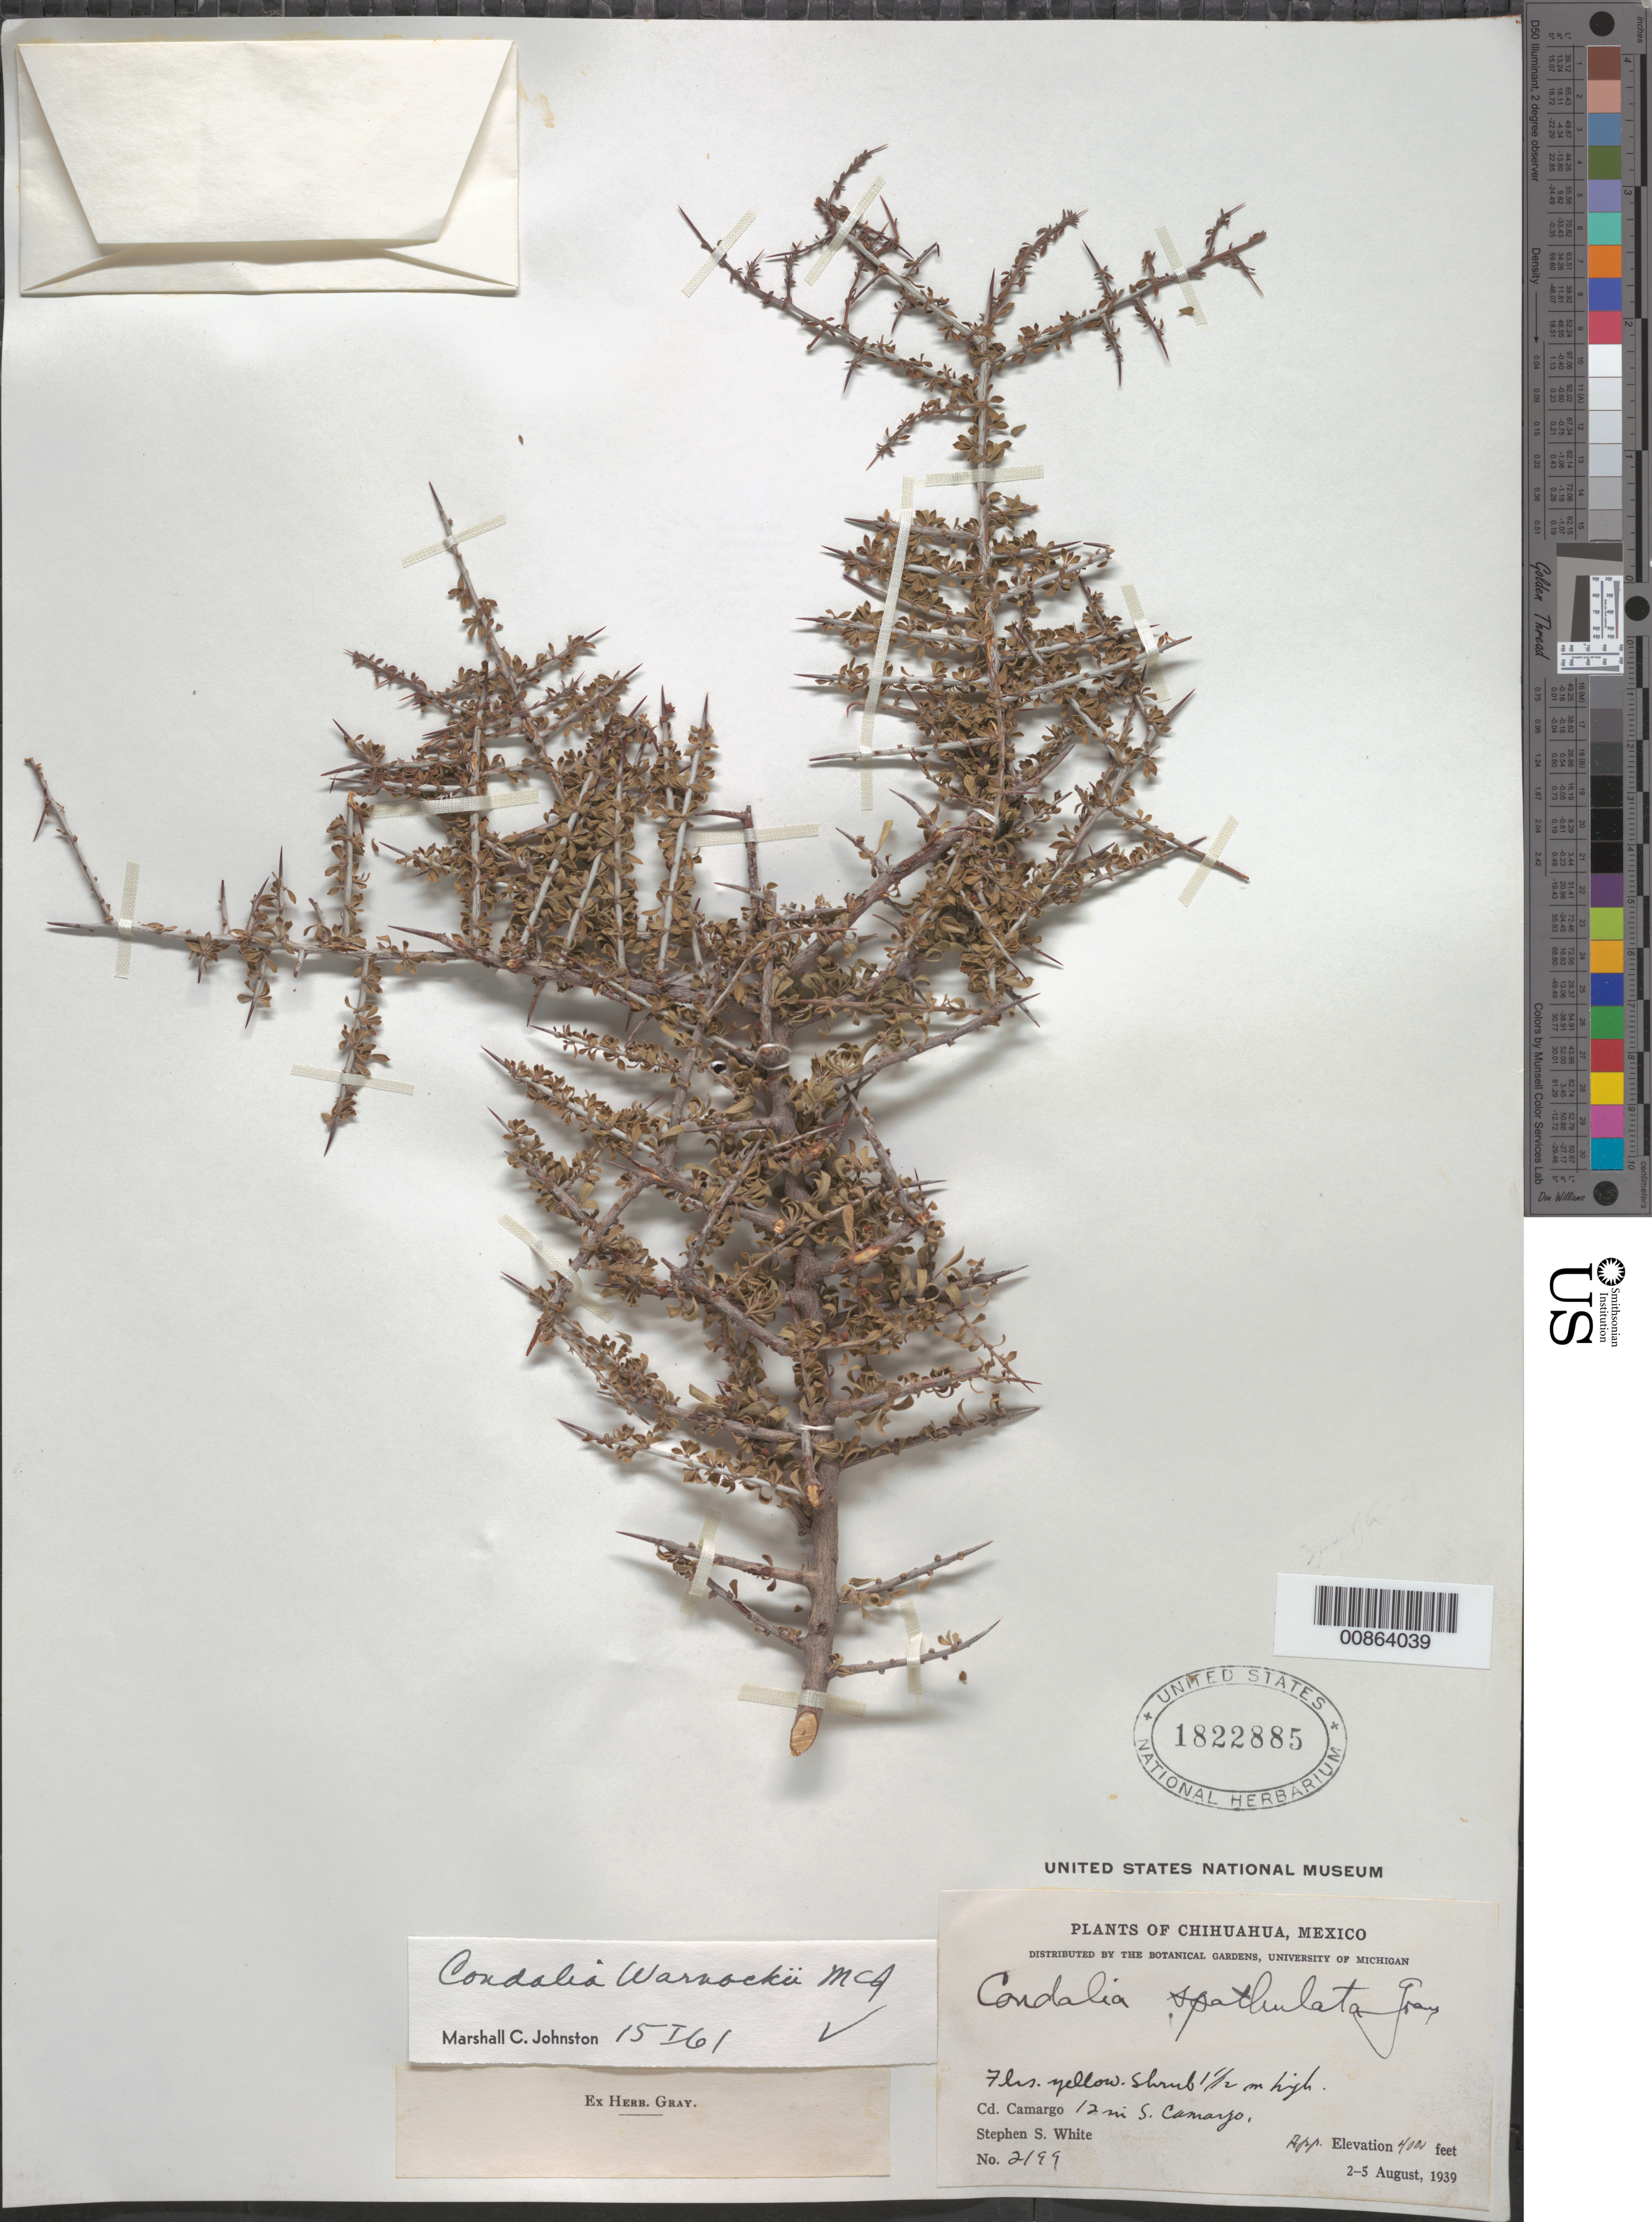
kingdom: Plantae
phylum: Tracheophyta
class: Magnoliopsida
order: Rosales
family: Rhamnaceae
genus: Condalia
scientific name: Condalia warnockii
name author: M.C. Johnst.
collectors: S. S. White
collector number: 2199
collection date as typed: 02 Aug 1939 to 05 Aug 1939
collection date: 1939-08-02/1939-08-05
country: Mexico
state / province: Chihuahua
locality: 12 mi. S Cd. Camargo.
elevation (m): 1219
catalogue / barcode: US 1822885